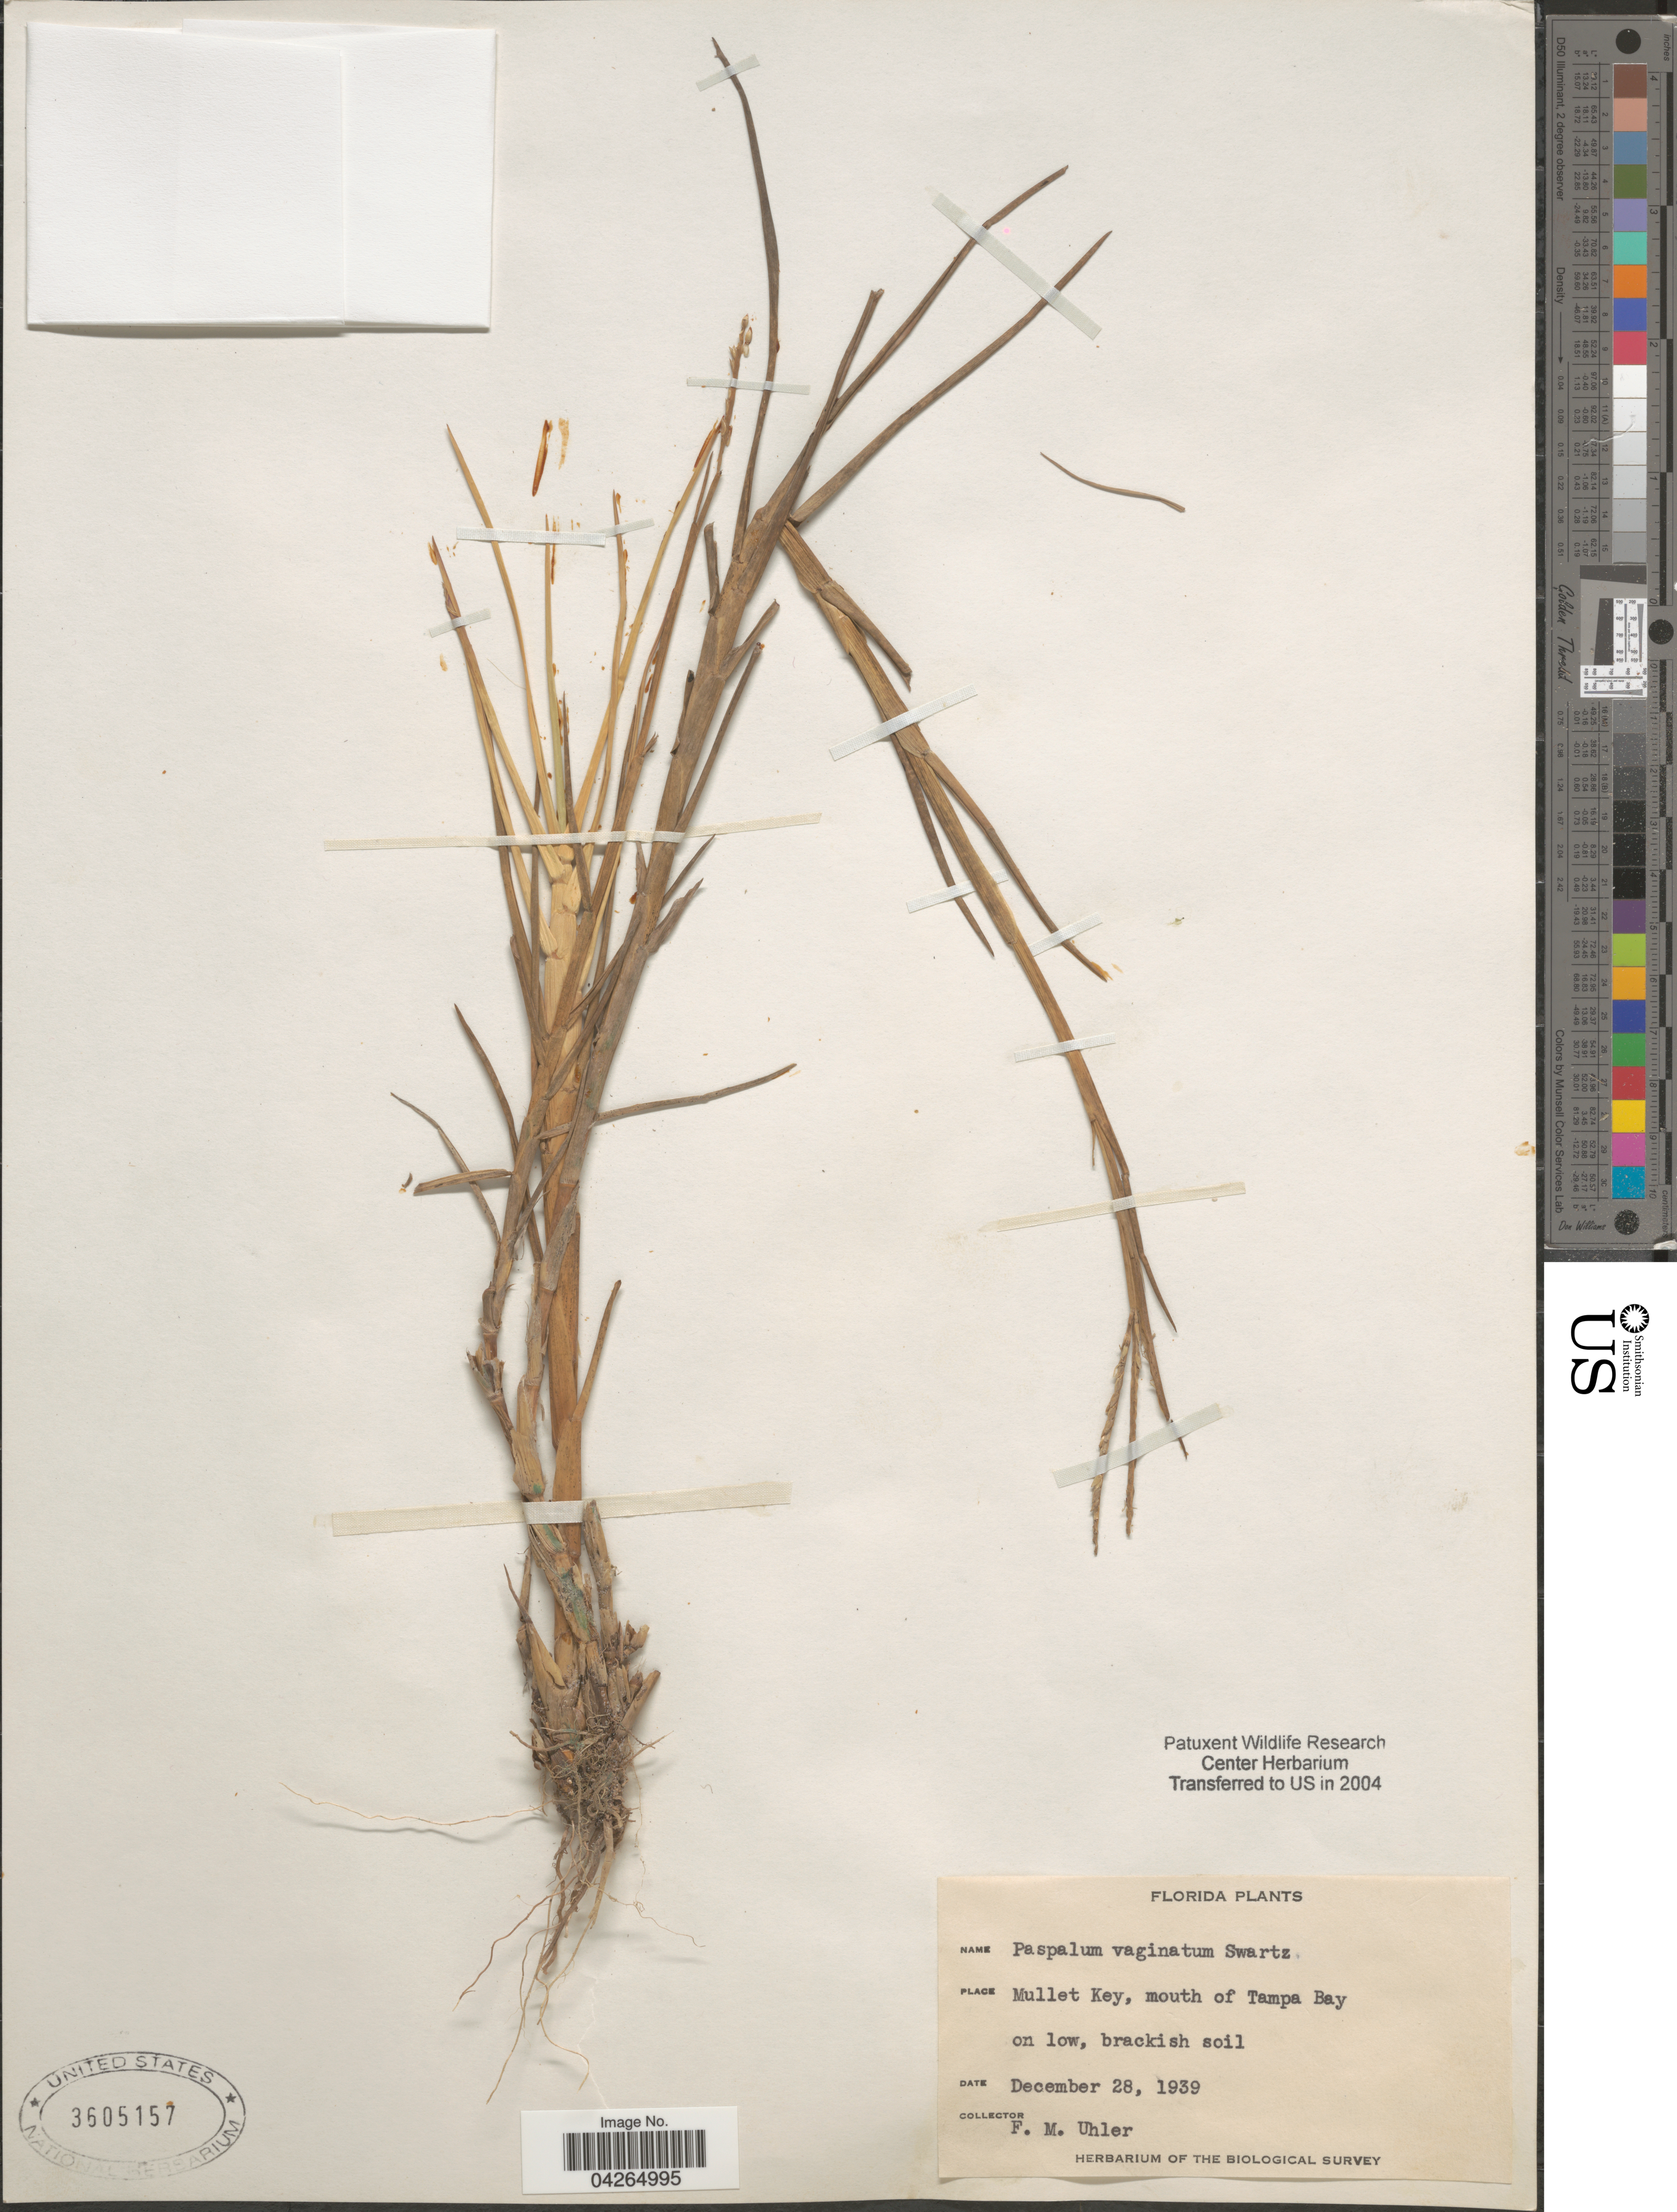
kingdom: Plantae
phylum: Tracheophyta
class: Liliopsida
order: Poales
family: Poaceae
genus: Paspalum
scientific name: Paspalum vaginatum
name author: Sw.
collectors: F. M. Uhler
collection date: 1939-12-28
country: United States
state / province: Florida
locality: Mullet Key, mouth of Tampa Bay. The Biological Survey.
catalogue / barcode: US 3605157